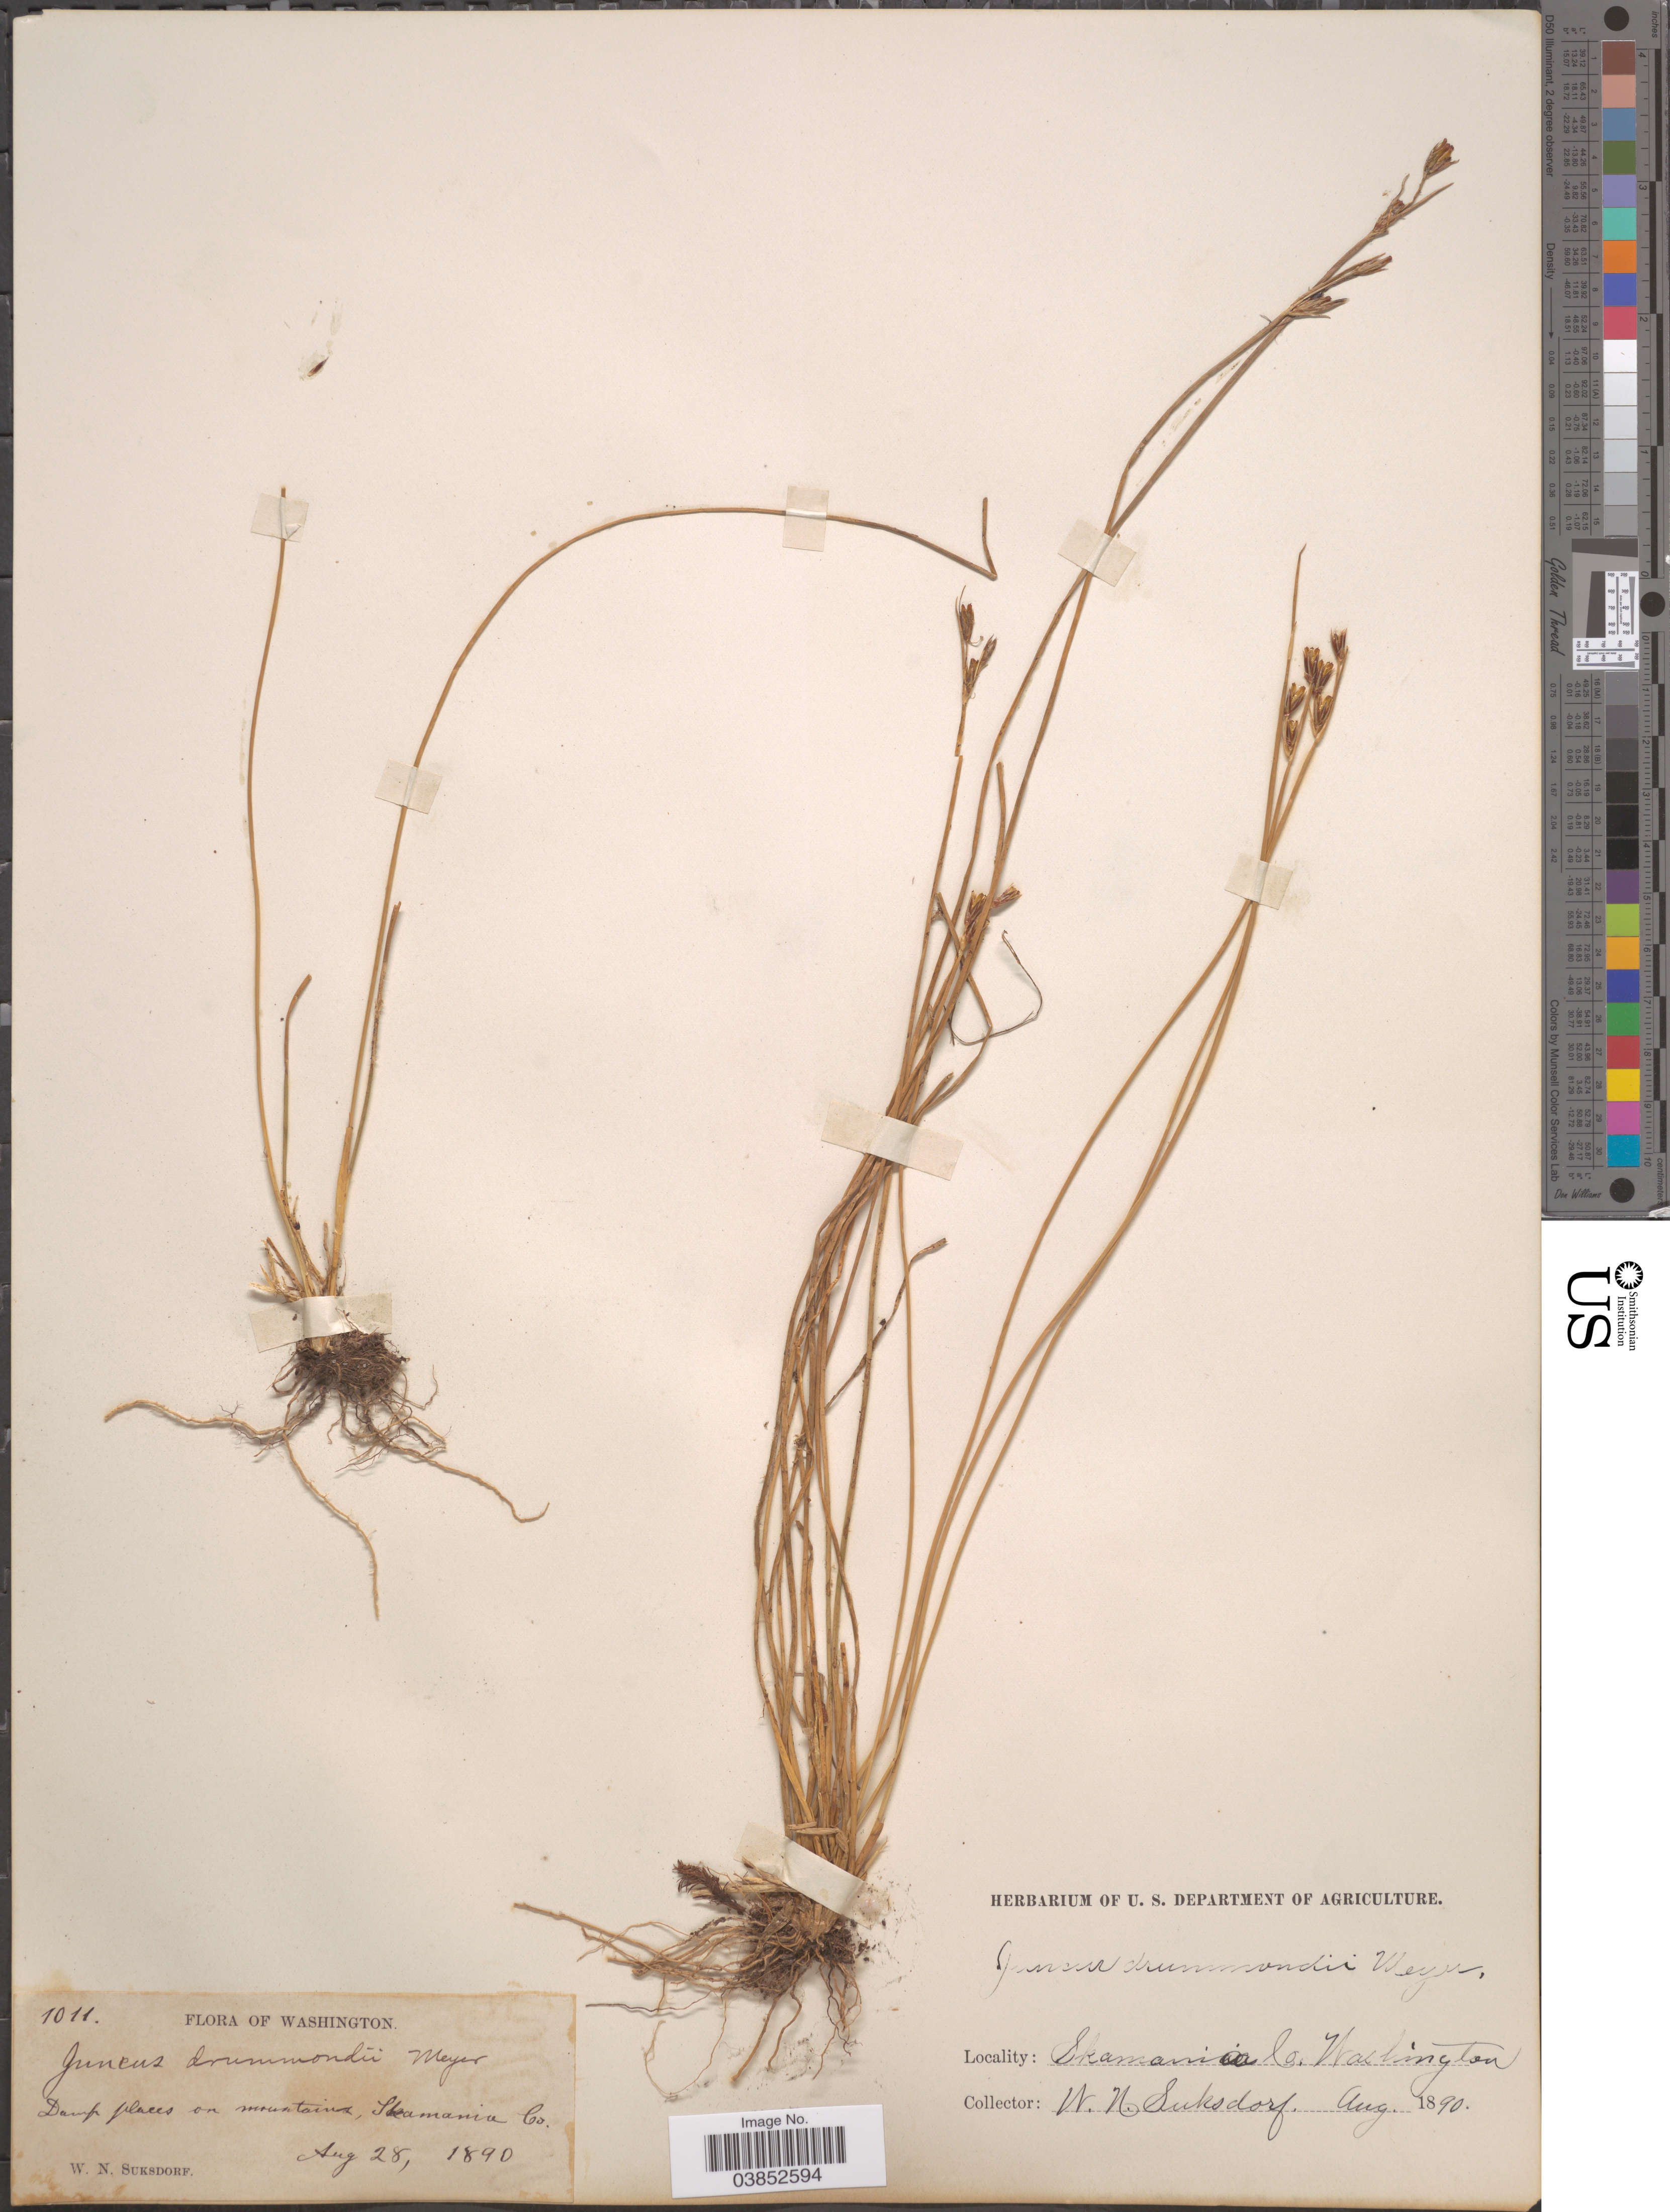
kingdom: Plantae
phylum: Tracheophyta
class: Liliopsida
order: Poales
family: Juncaceae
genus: Juncus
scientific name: Juncus drummondii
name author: E. Mey.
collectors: W. N. Suksdorf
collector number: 1011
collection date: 1890-08-28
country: United States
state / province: Washington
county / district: Skamania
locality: On mountains, Skamania Co.